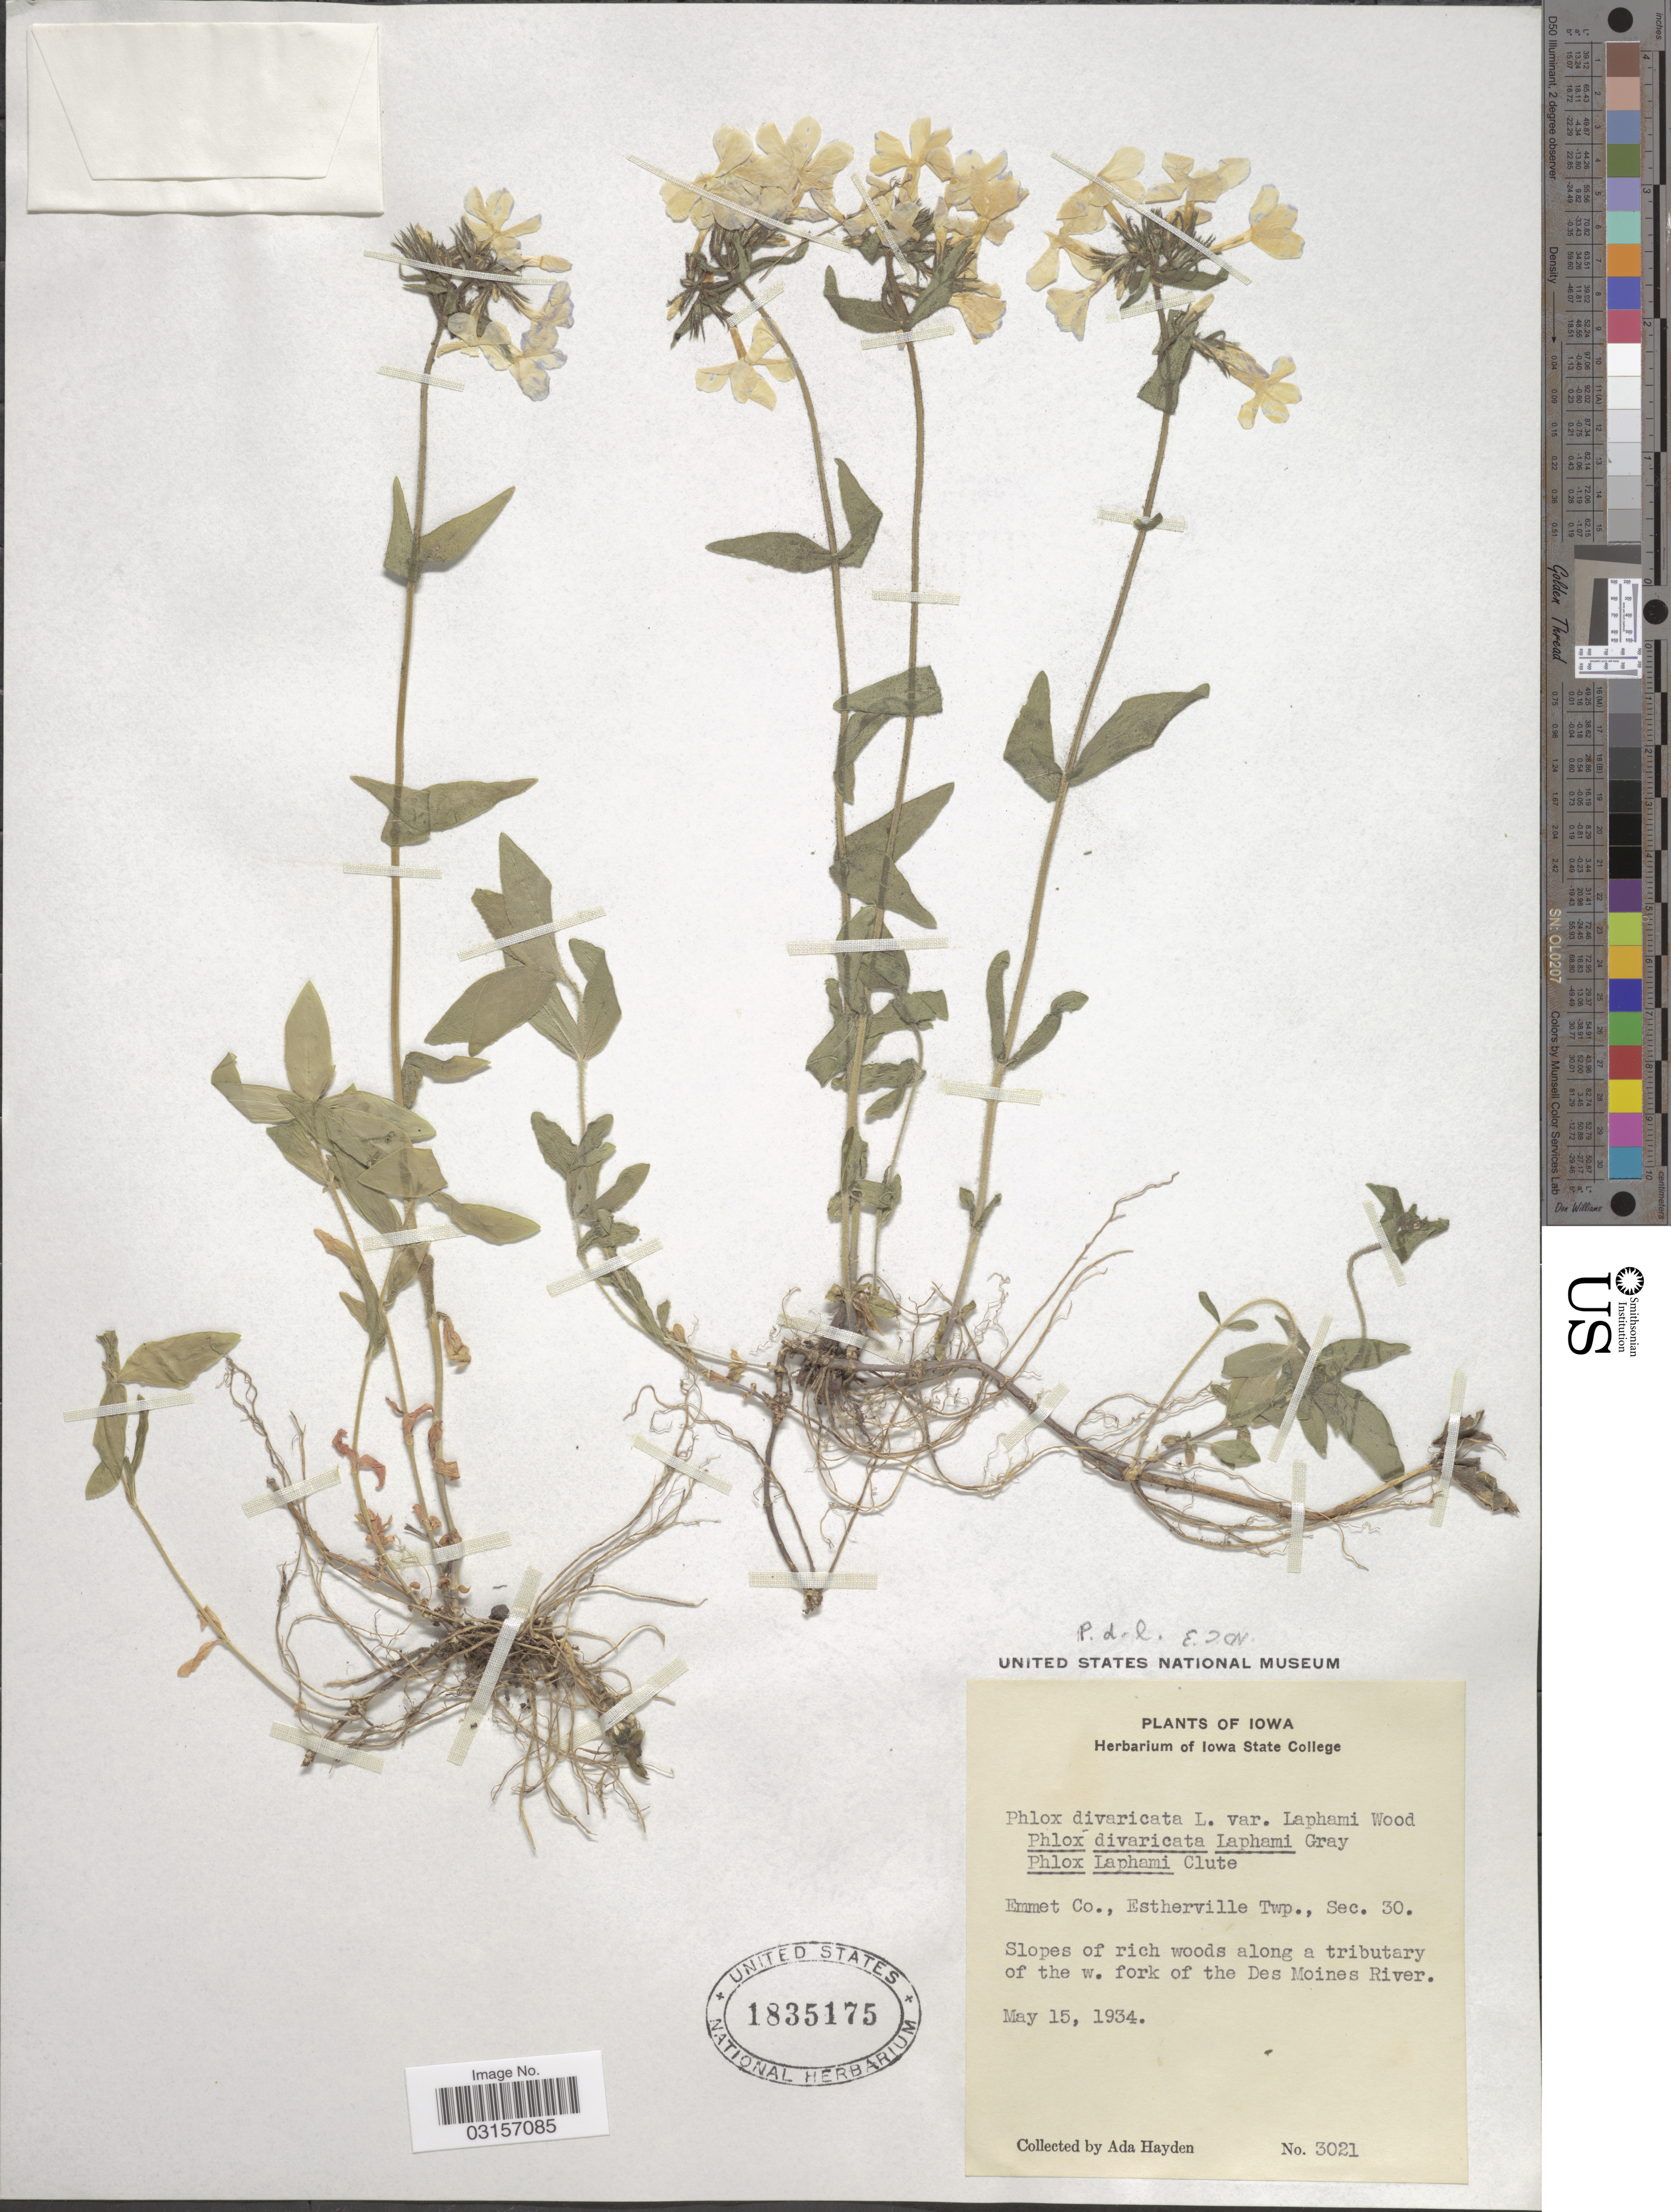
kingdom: Plantae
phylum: Tracheophyta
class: Magnoliopsida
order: Ericales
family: Polemoniaceae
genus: Phlox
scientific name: Phlox divaricata subsp. laphamii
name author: (Alph. Wood) Wherry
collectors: Ada Hayden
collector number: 3021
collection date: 1934-05-15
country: United States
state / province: Iowa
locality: Emmet Co., Estherville Twp., Sec. 30, Slopes of rich woods along a tributary of the w. fork of the Des Moines River.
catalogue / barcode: US 1835175